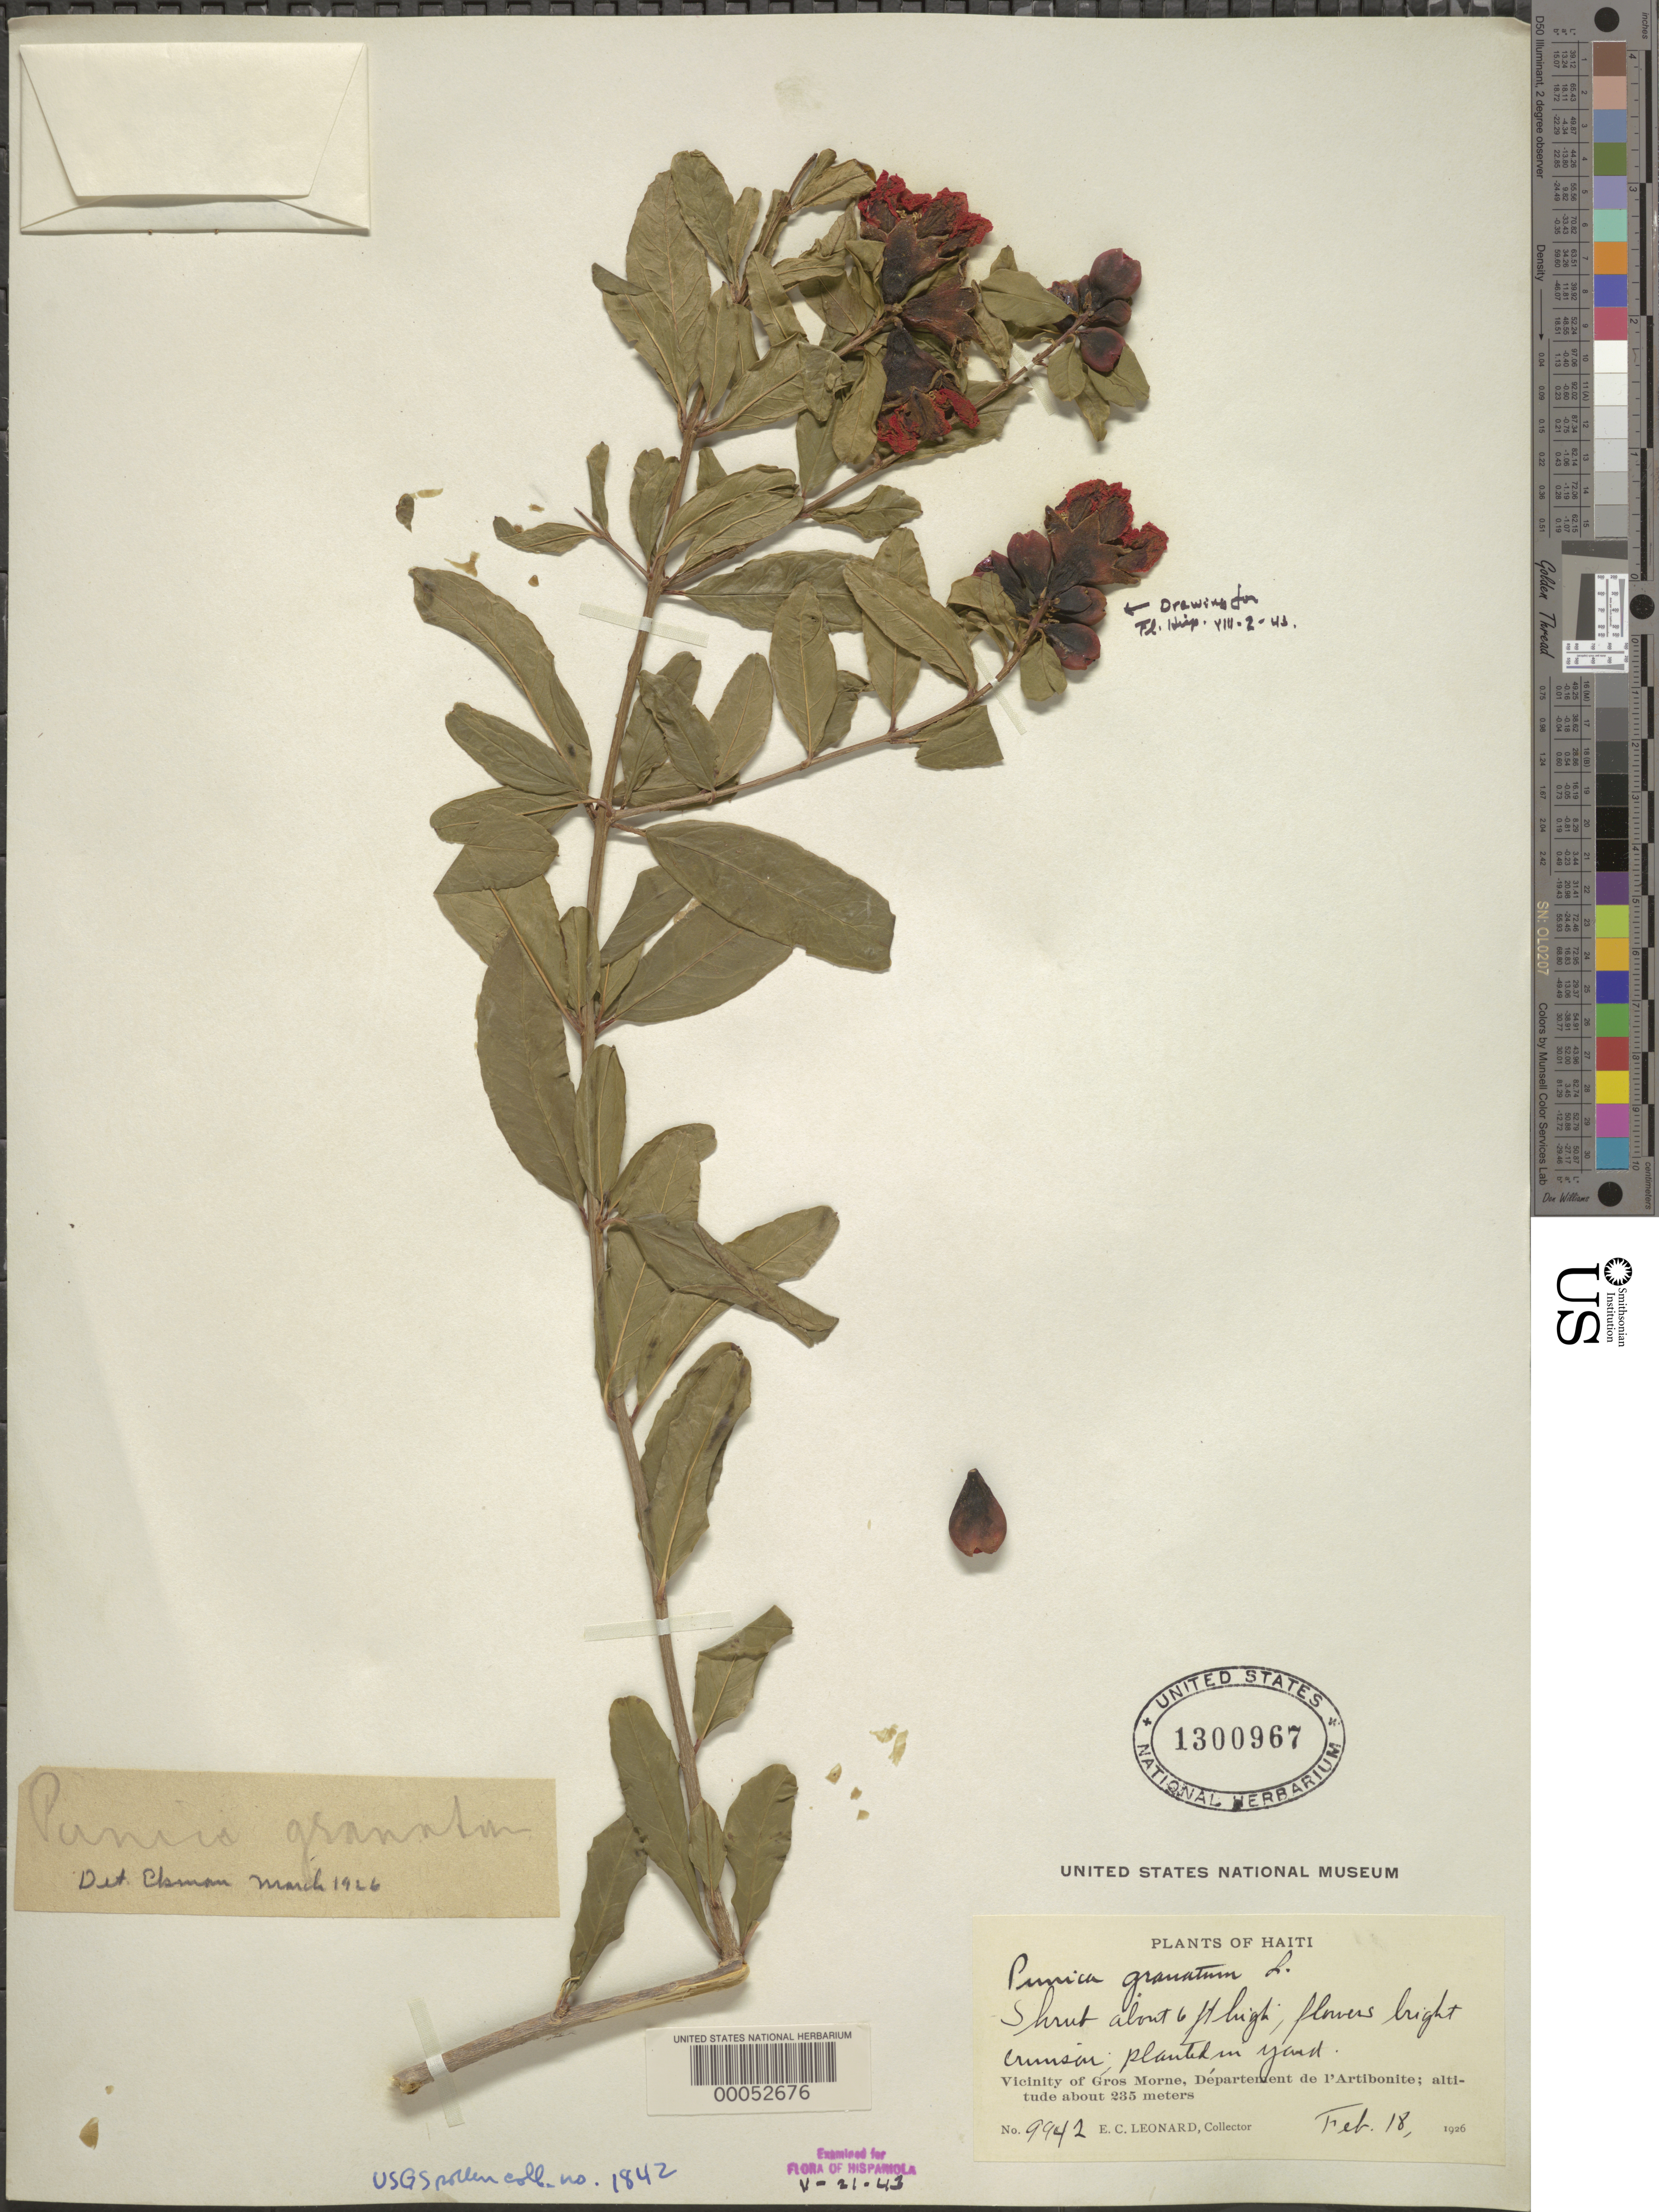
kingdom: Plantae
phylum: Tracheophyta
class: Magnoliopsida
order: Myrtales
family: Lythraceae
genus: Punica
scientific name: Punica granatum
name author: L.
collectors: E. C. Leonard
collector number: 9942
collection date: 1926-02-18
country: Haiti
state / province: Artibonite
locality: Vicinity of Gros Morne, Département de l 'Artibonite.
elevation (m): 235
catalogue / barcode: US 1300967